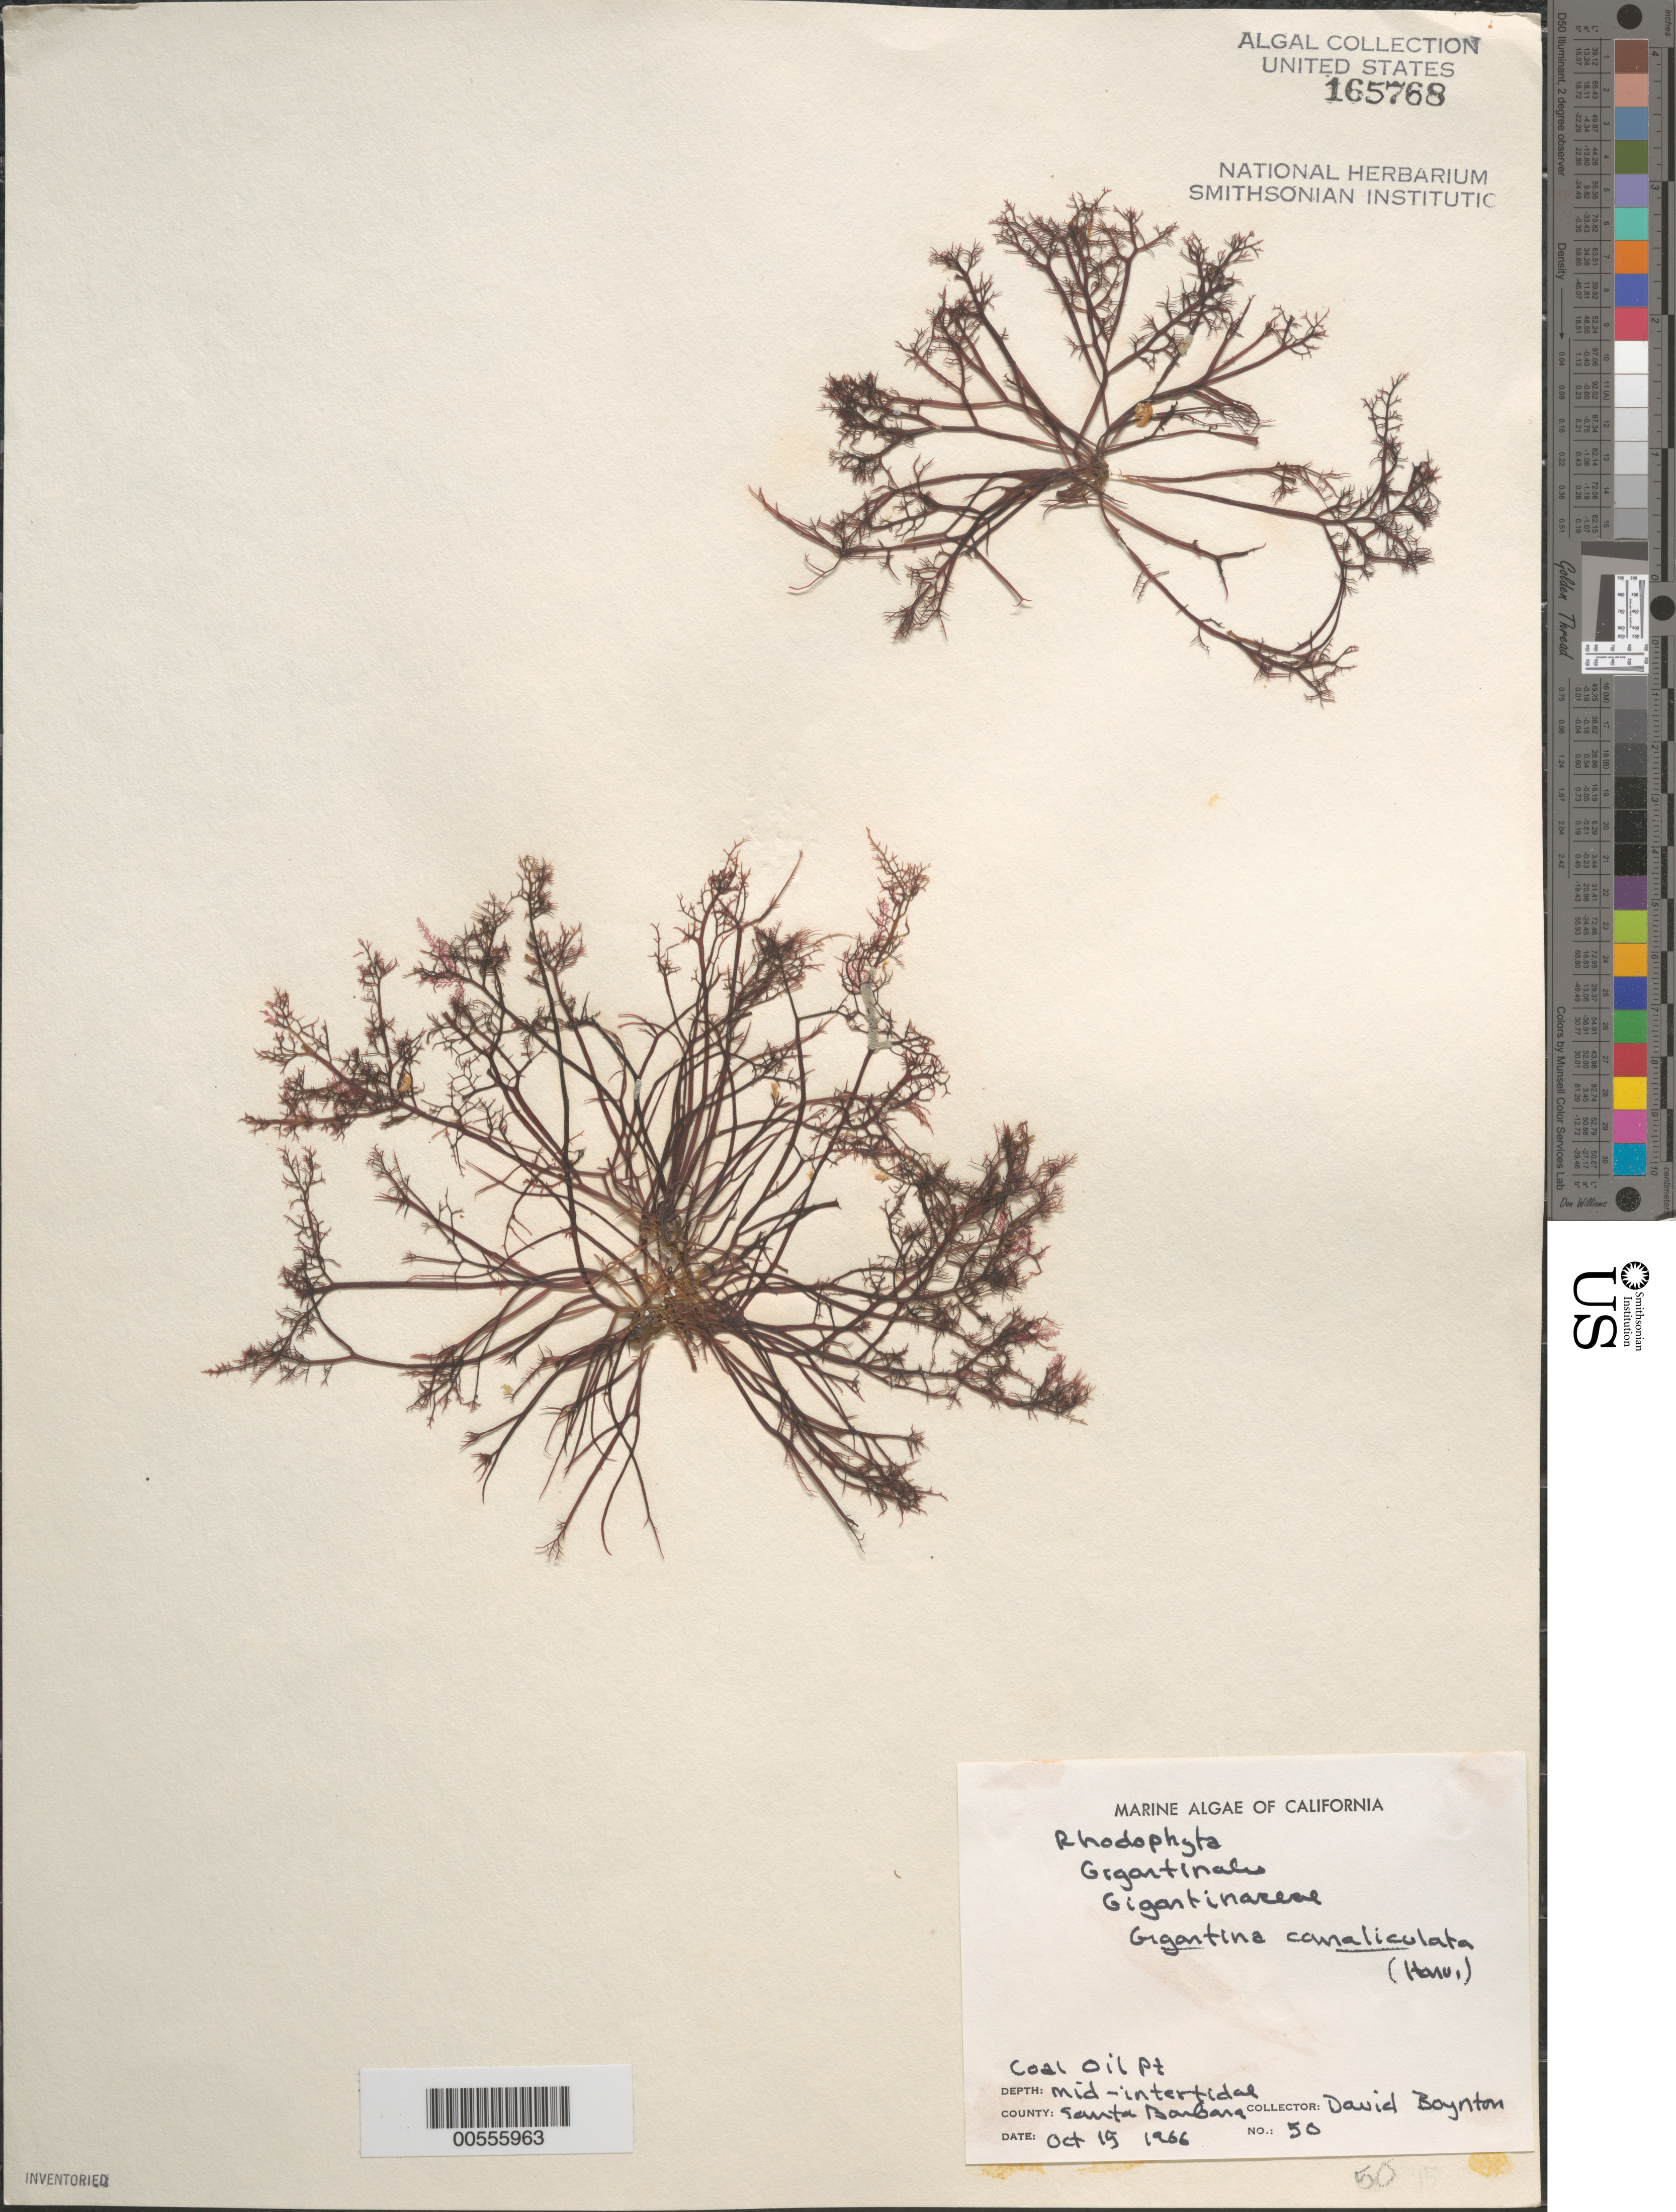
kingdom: Plantae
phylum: Rhodophyta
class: Florideophyceae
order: Gigartinales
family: Gigartinaceae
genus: Chondracanthus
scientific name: Chondracanthus canaliculatus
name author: (Harv.) Guiry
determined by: Algae name updating Project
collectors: D. Boynton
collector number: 50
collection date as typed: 15 Oct 1966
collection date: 1966-10-15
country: United States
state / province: California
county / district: Santa Barbara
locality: Coal Oil Point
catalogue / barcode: US 165768